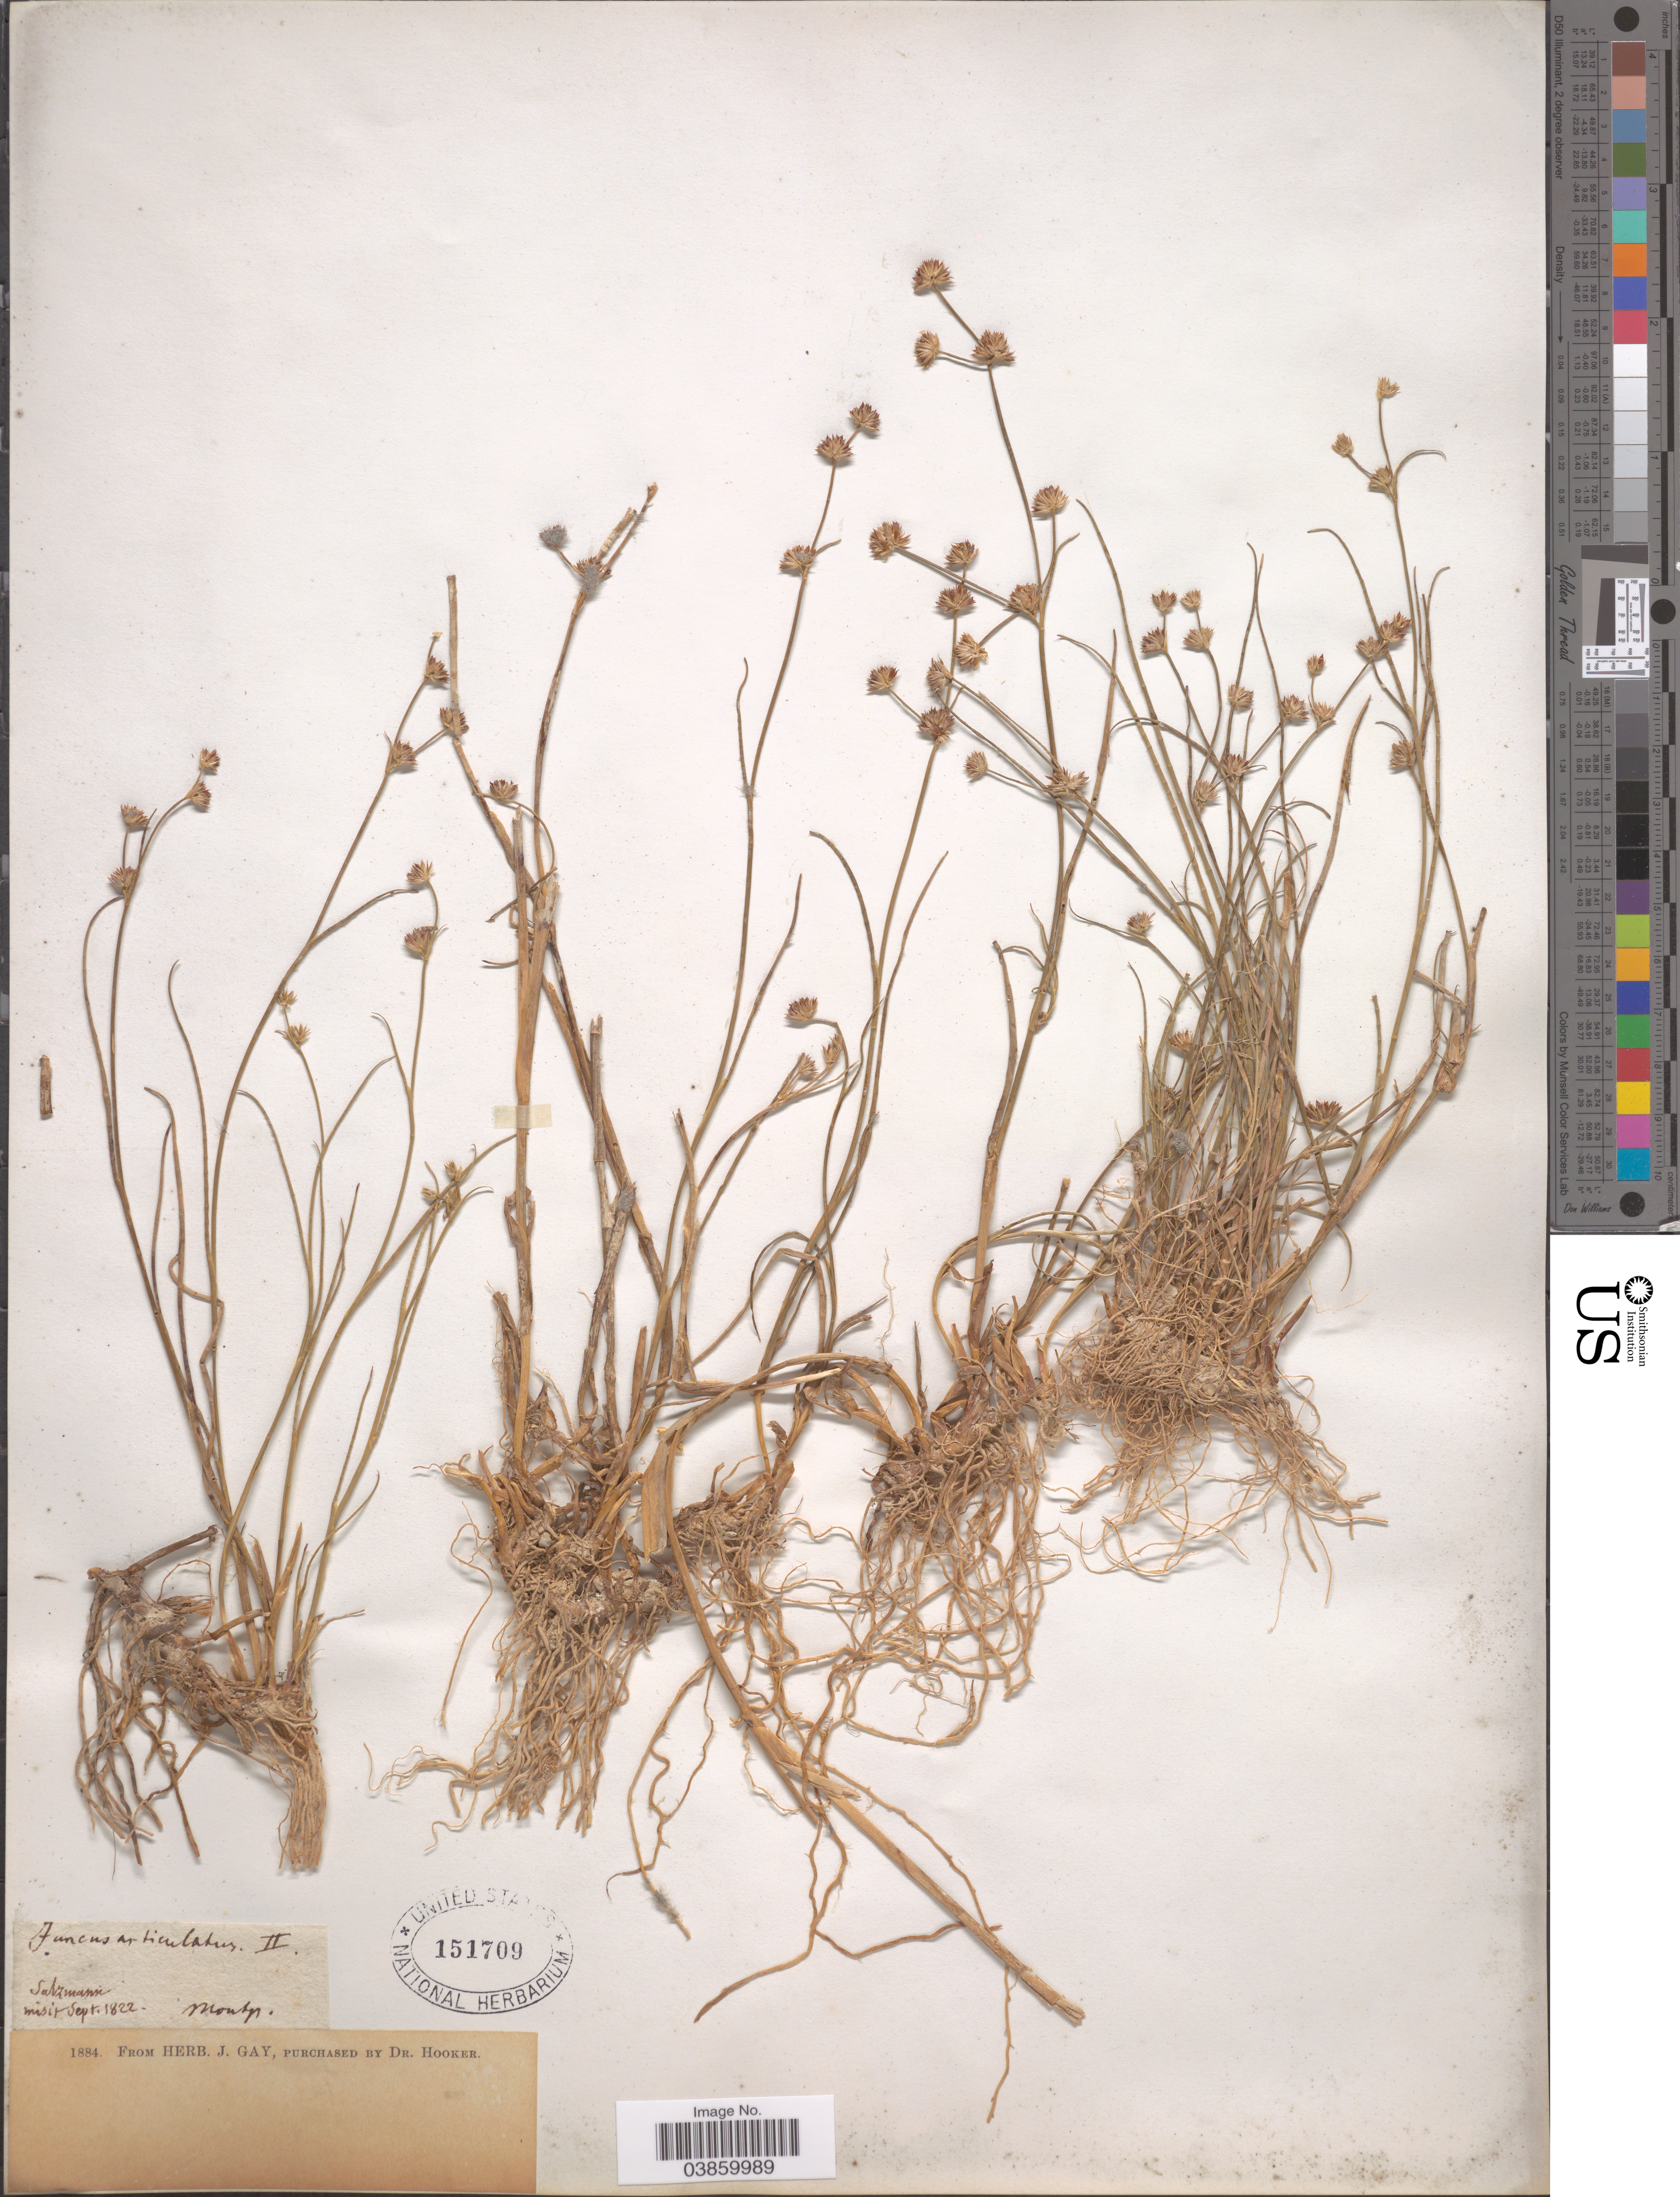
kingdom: Plantae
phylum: Tracheophyta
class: Liliopsida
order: Poales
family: Juncaceae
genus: Juncus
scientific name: Juncus articulatus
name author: L.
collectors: -- Salzmann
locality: Montp. [interpreted]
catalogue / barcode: US 151709